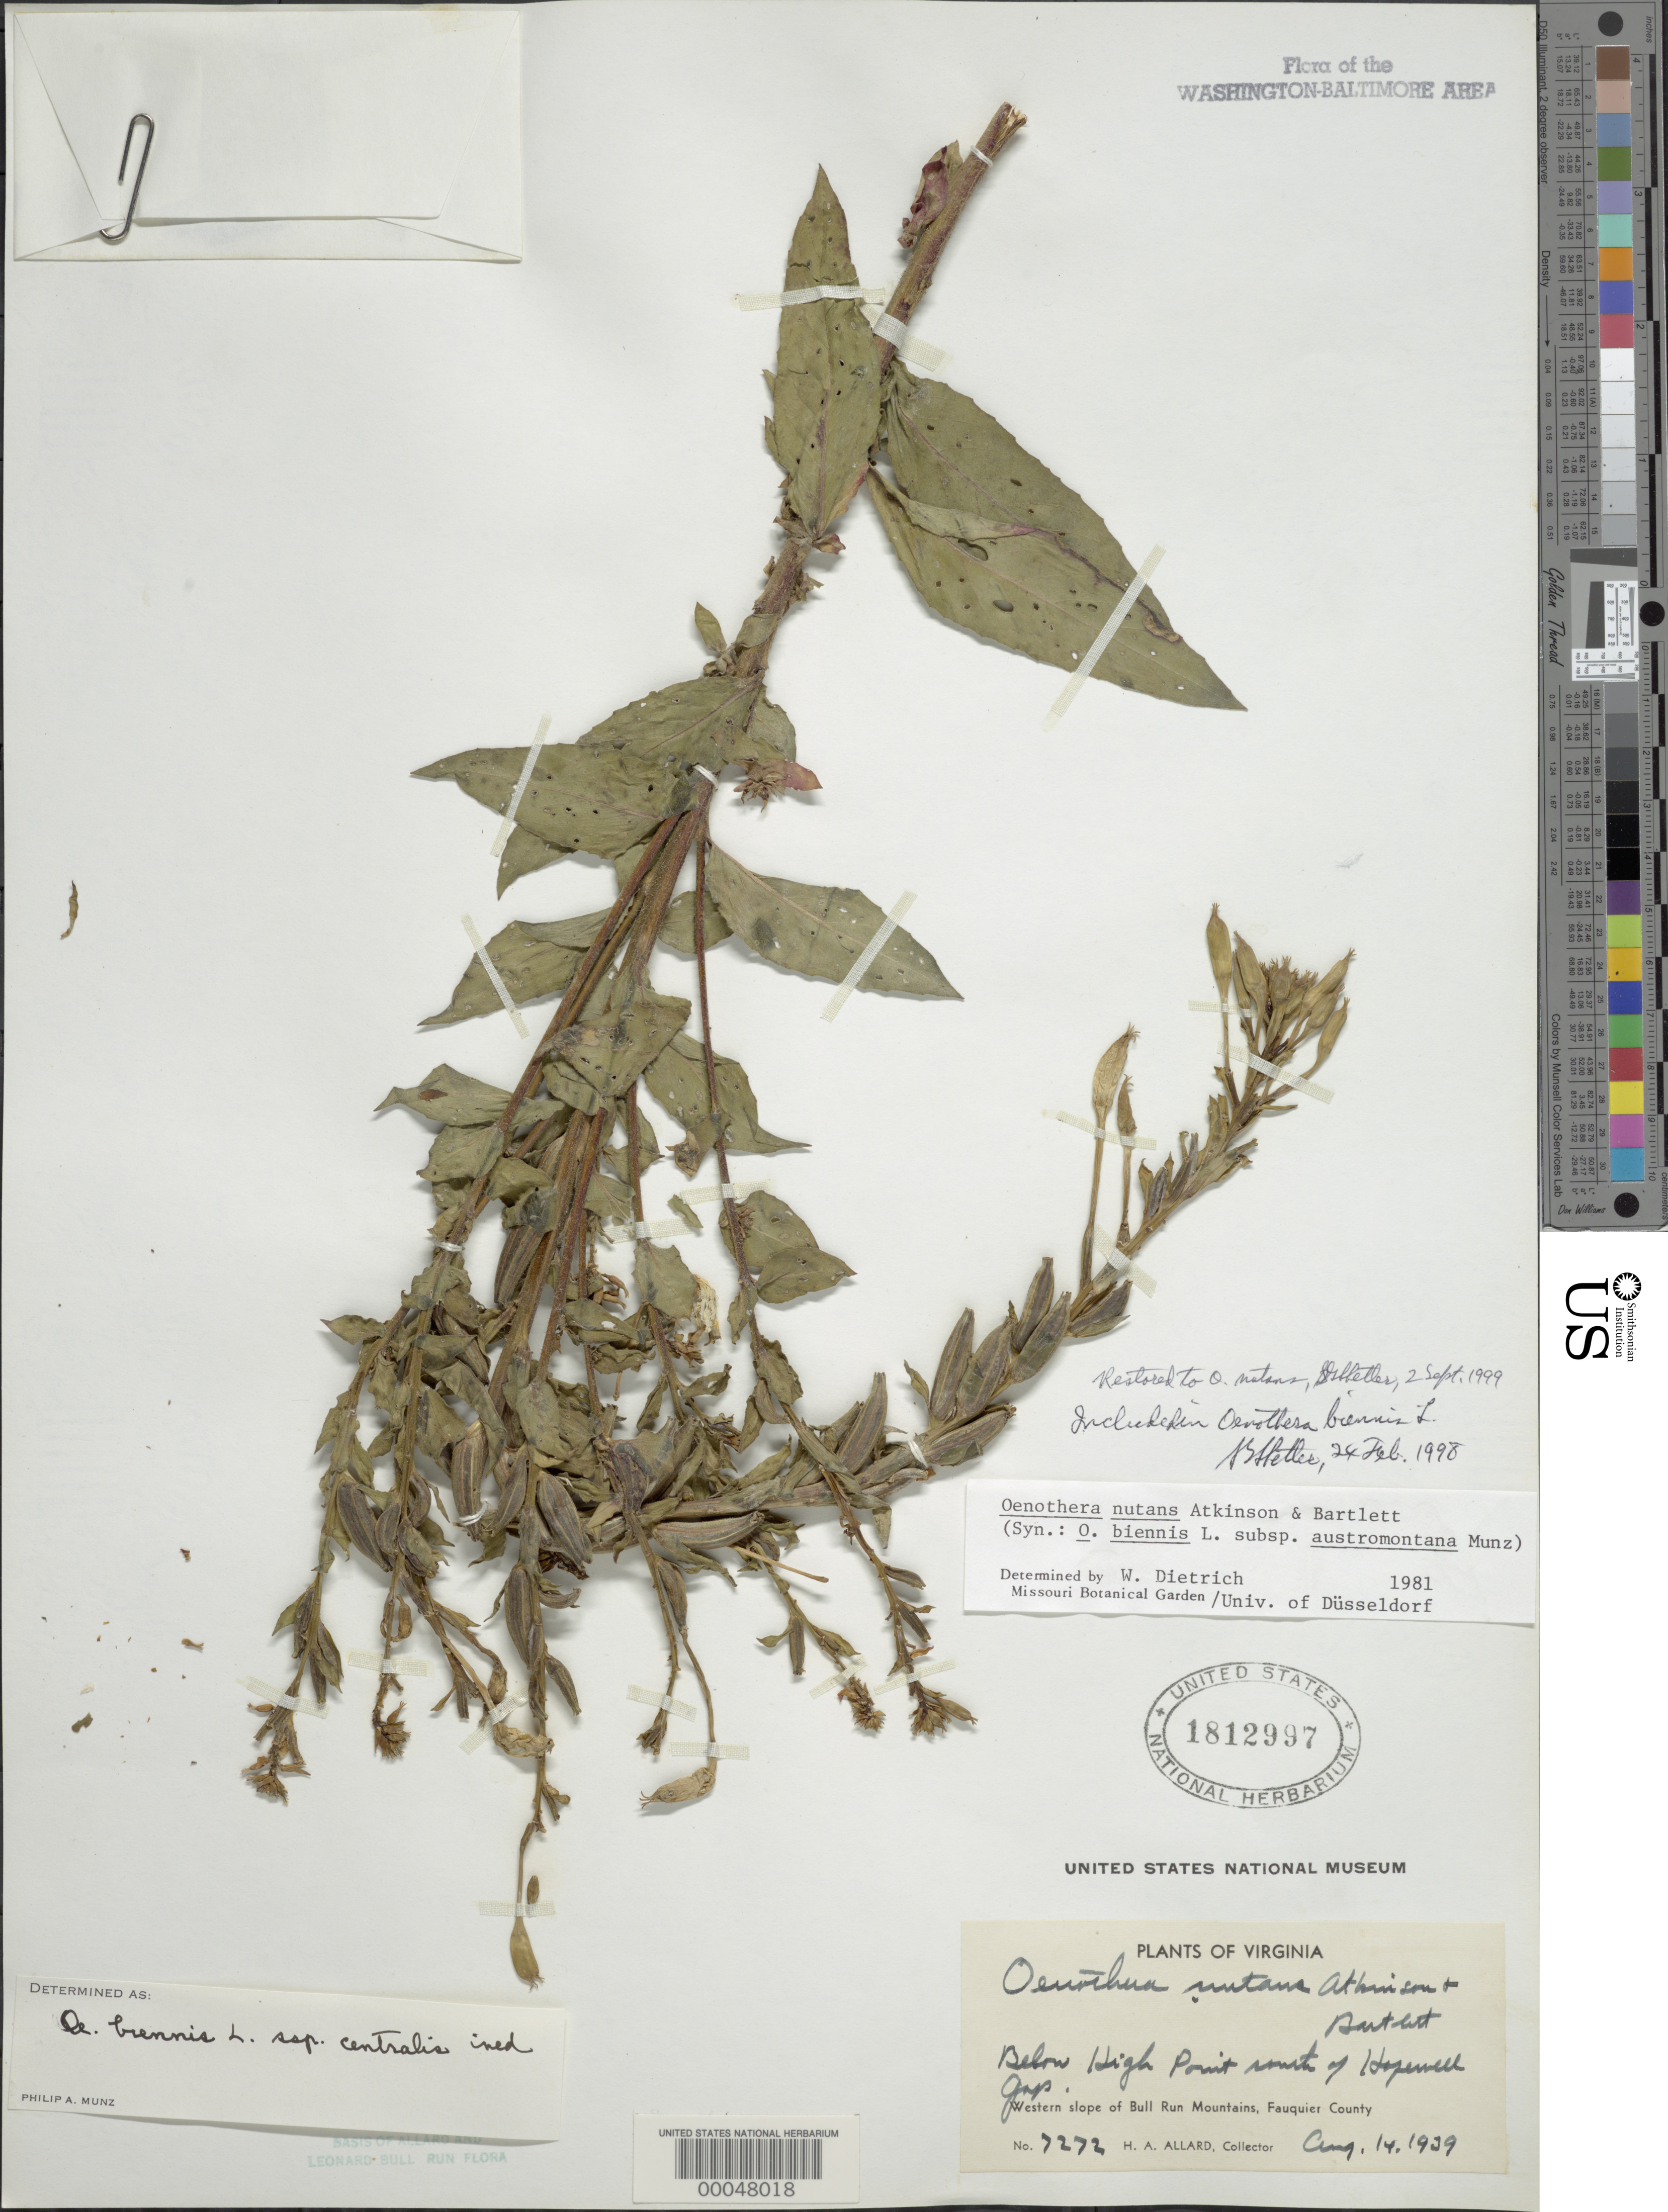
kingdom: Plantae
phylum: Tracheophyta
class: Magnoliopsida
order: Myrtales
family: Onagraceae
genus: Oenothera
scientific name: Oenothera nutans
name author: G.F. Atk. & Bartlett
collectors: H. A. Allard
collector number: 7272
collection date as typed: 14 Aug 1939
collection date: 1939-08-14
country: United States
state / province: Virginia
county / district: Fauquier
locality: W slope of Bull Run Mts., below High Point, S of Hopewell Gap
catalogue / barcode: US 1812997